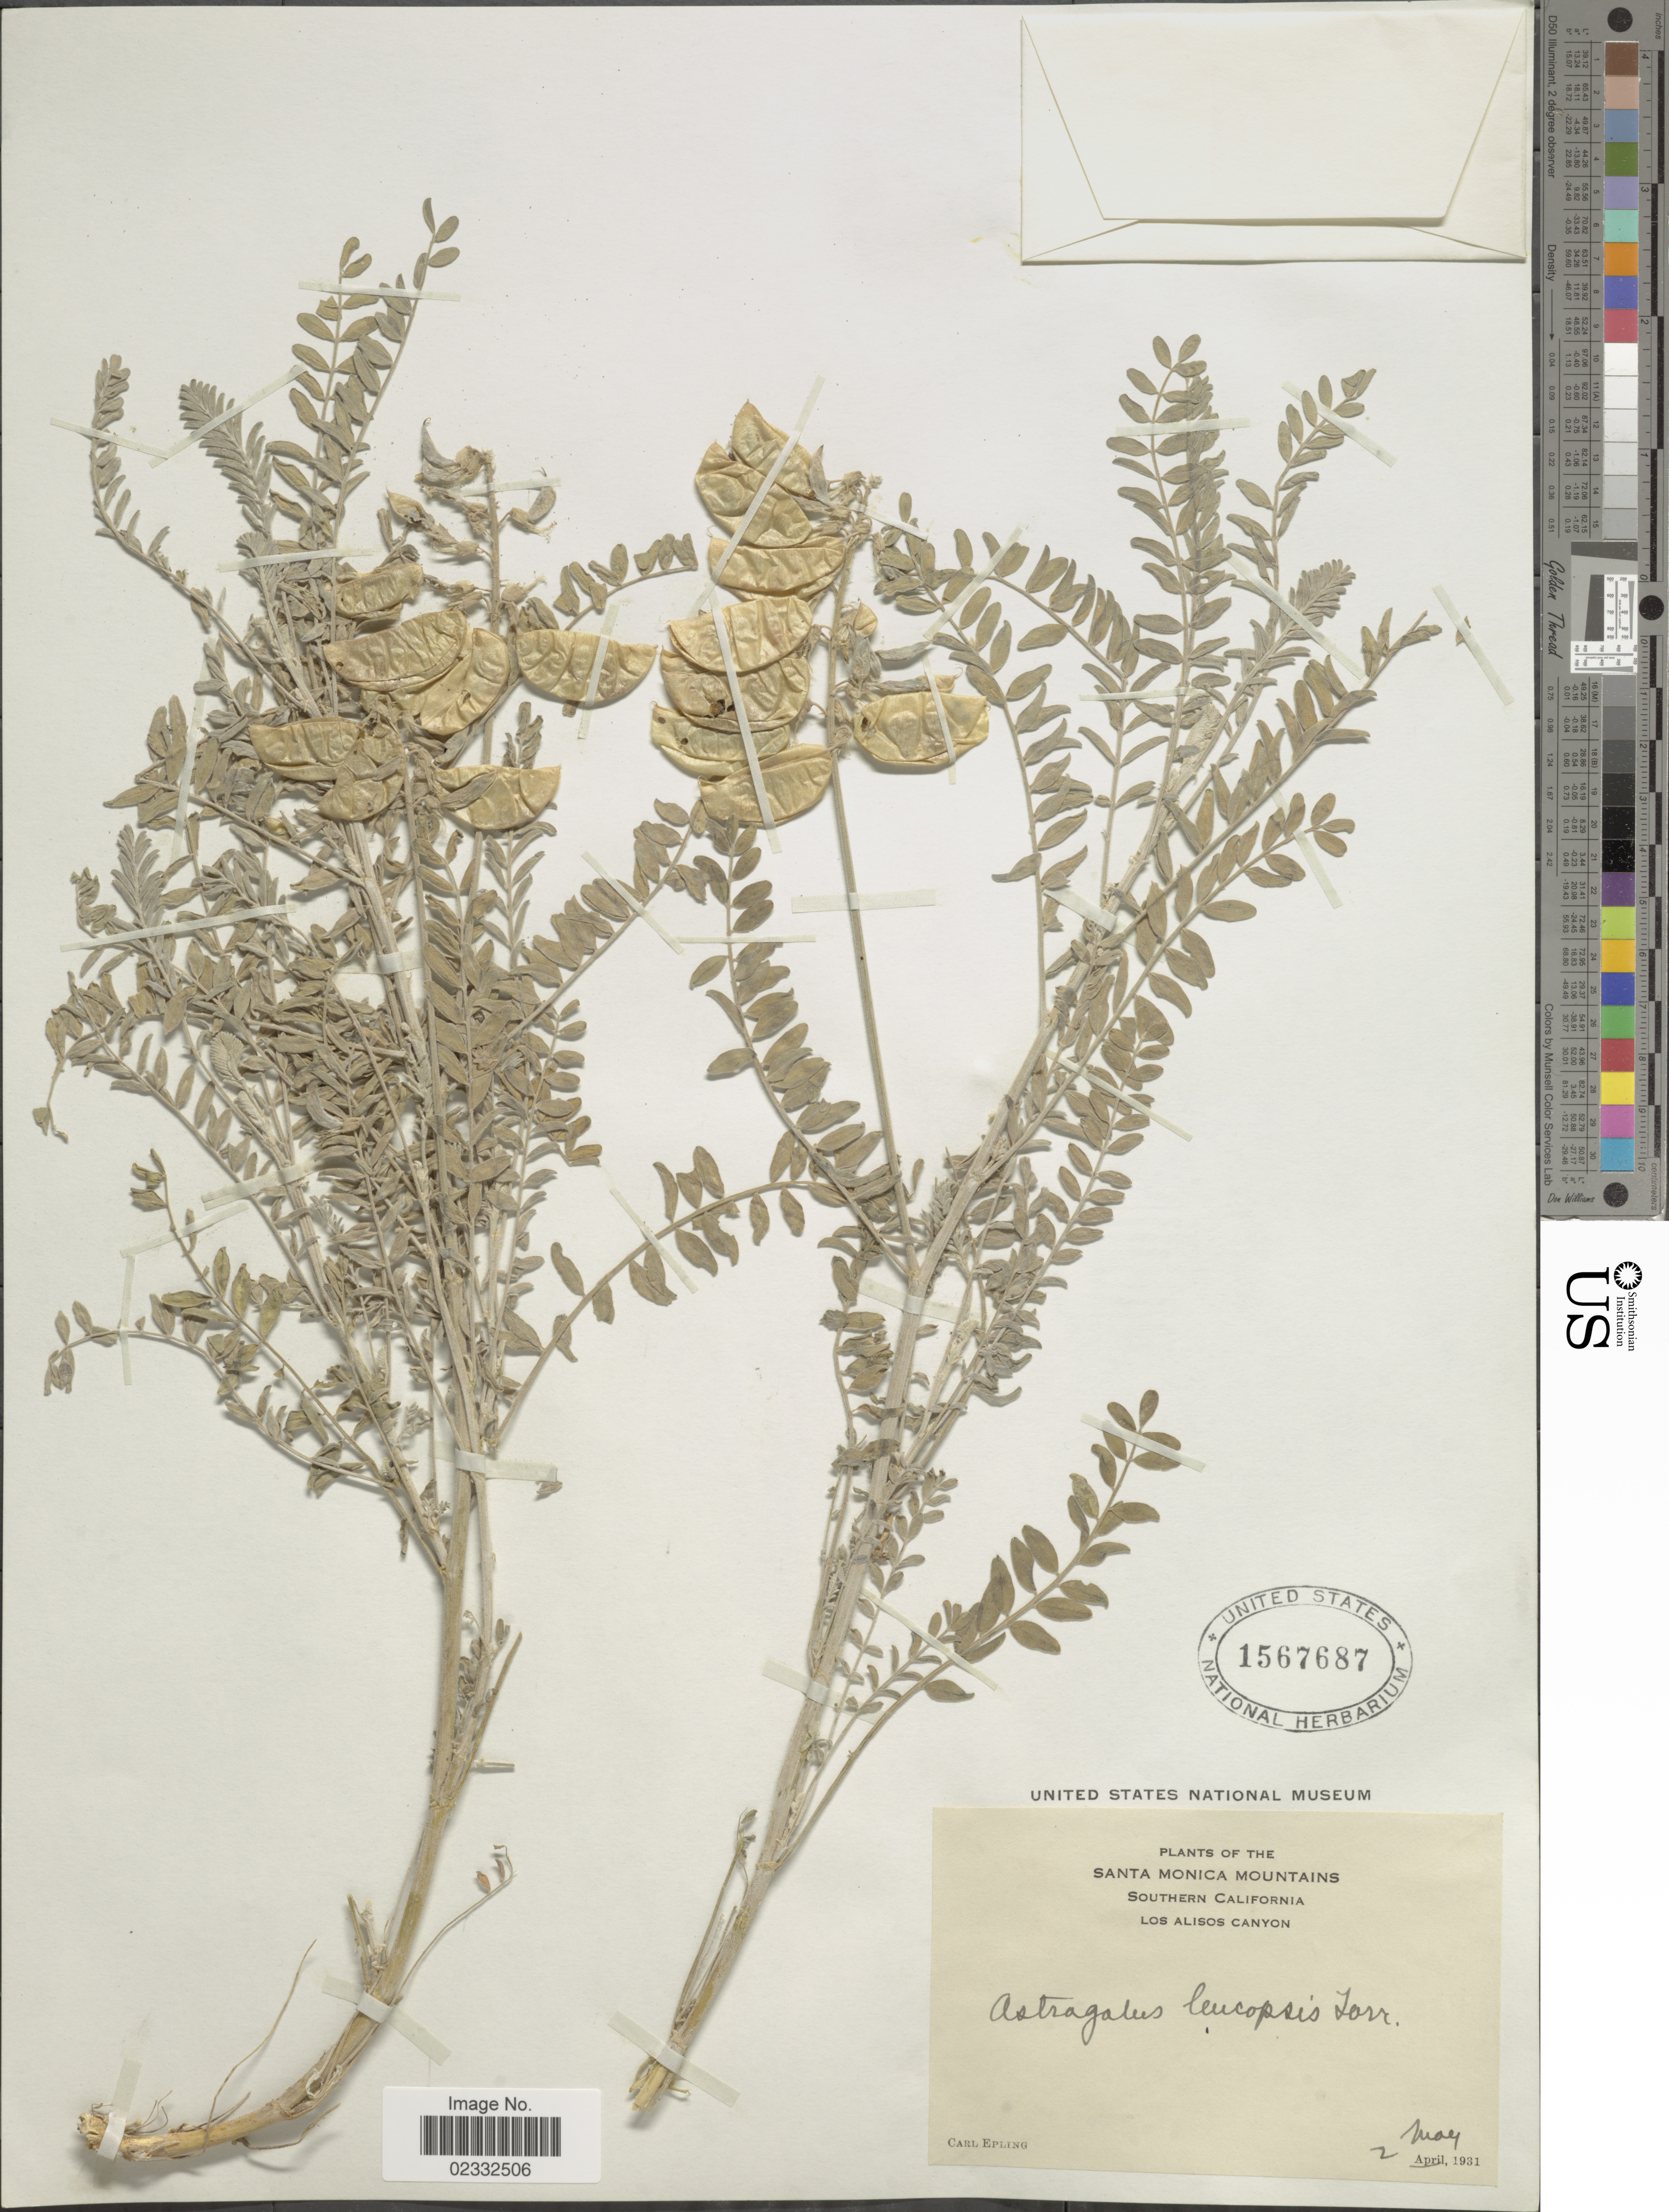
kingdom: Plantae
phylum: Tracheophyta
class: Magnoliopsida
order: Fabales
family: Fabaceae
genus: Astragalus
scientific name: Astragalus leucopsis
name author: (Torr.) Torr.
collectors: C. C. Epling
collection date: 1931-08-02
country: United States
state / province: California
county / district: Los Angeles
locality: Santa Monica Mountains. Southern California. Los Alisos Canyon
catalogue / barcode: US 1567687